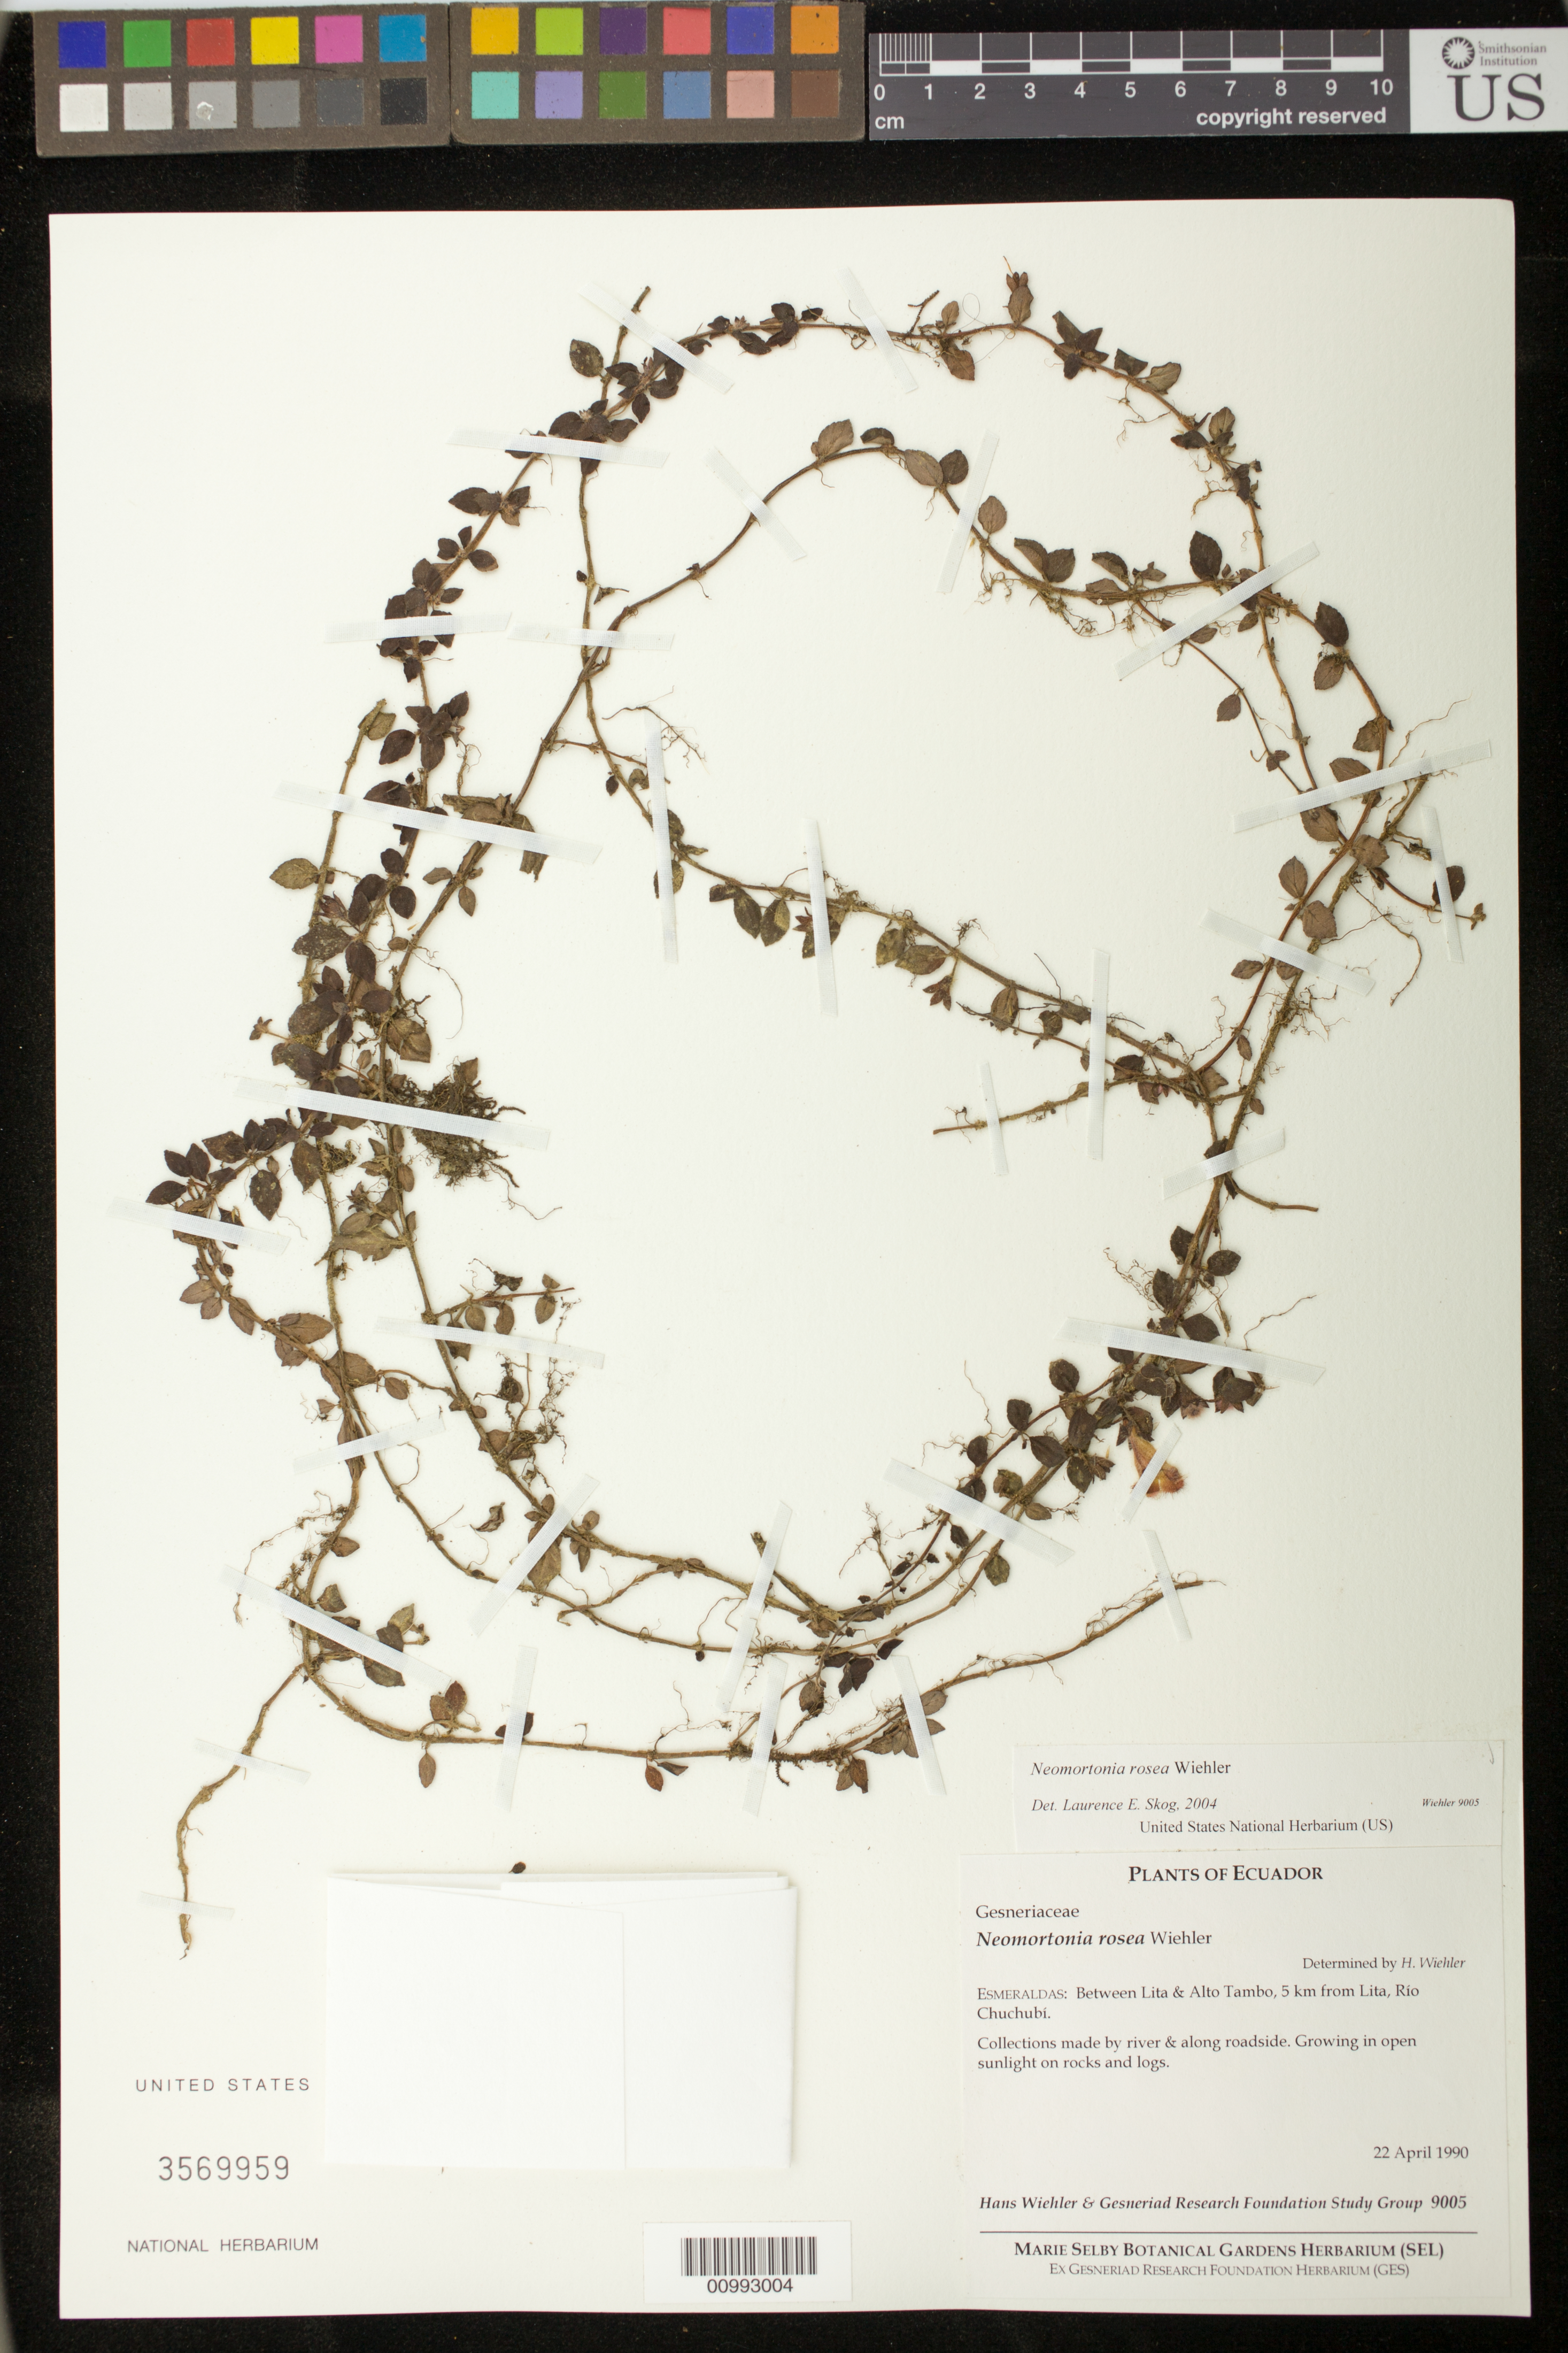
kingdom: Plantae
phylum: Tracheophyta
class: Magnoliopsida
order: Lamiales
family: Gesneriaceae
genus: Neomortonia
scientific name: Neomortonia rosea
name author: Wiehler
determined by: Skog, Laurence E.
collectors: H. J. Wiehler & GRF Study Group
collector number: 9005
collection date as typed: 22 Apr 1990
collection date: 1990-04-22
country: Ecuador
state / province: Esmeraldas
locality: Esmeraldas: between Lita & Alto Tambo, 5 km from Lita, Río Chuchubí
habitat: Collections made by river & along roadside. Growing in open sunlight on rocks and logs.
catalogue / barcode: US 3569959